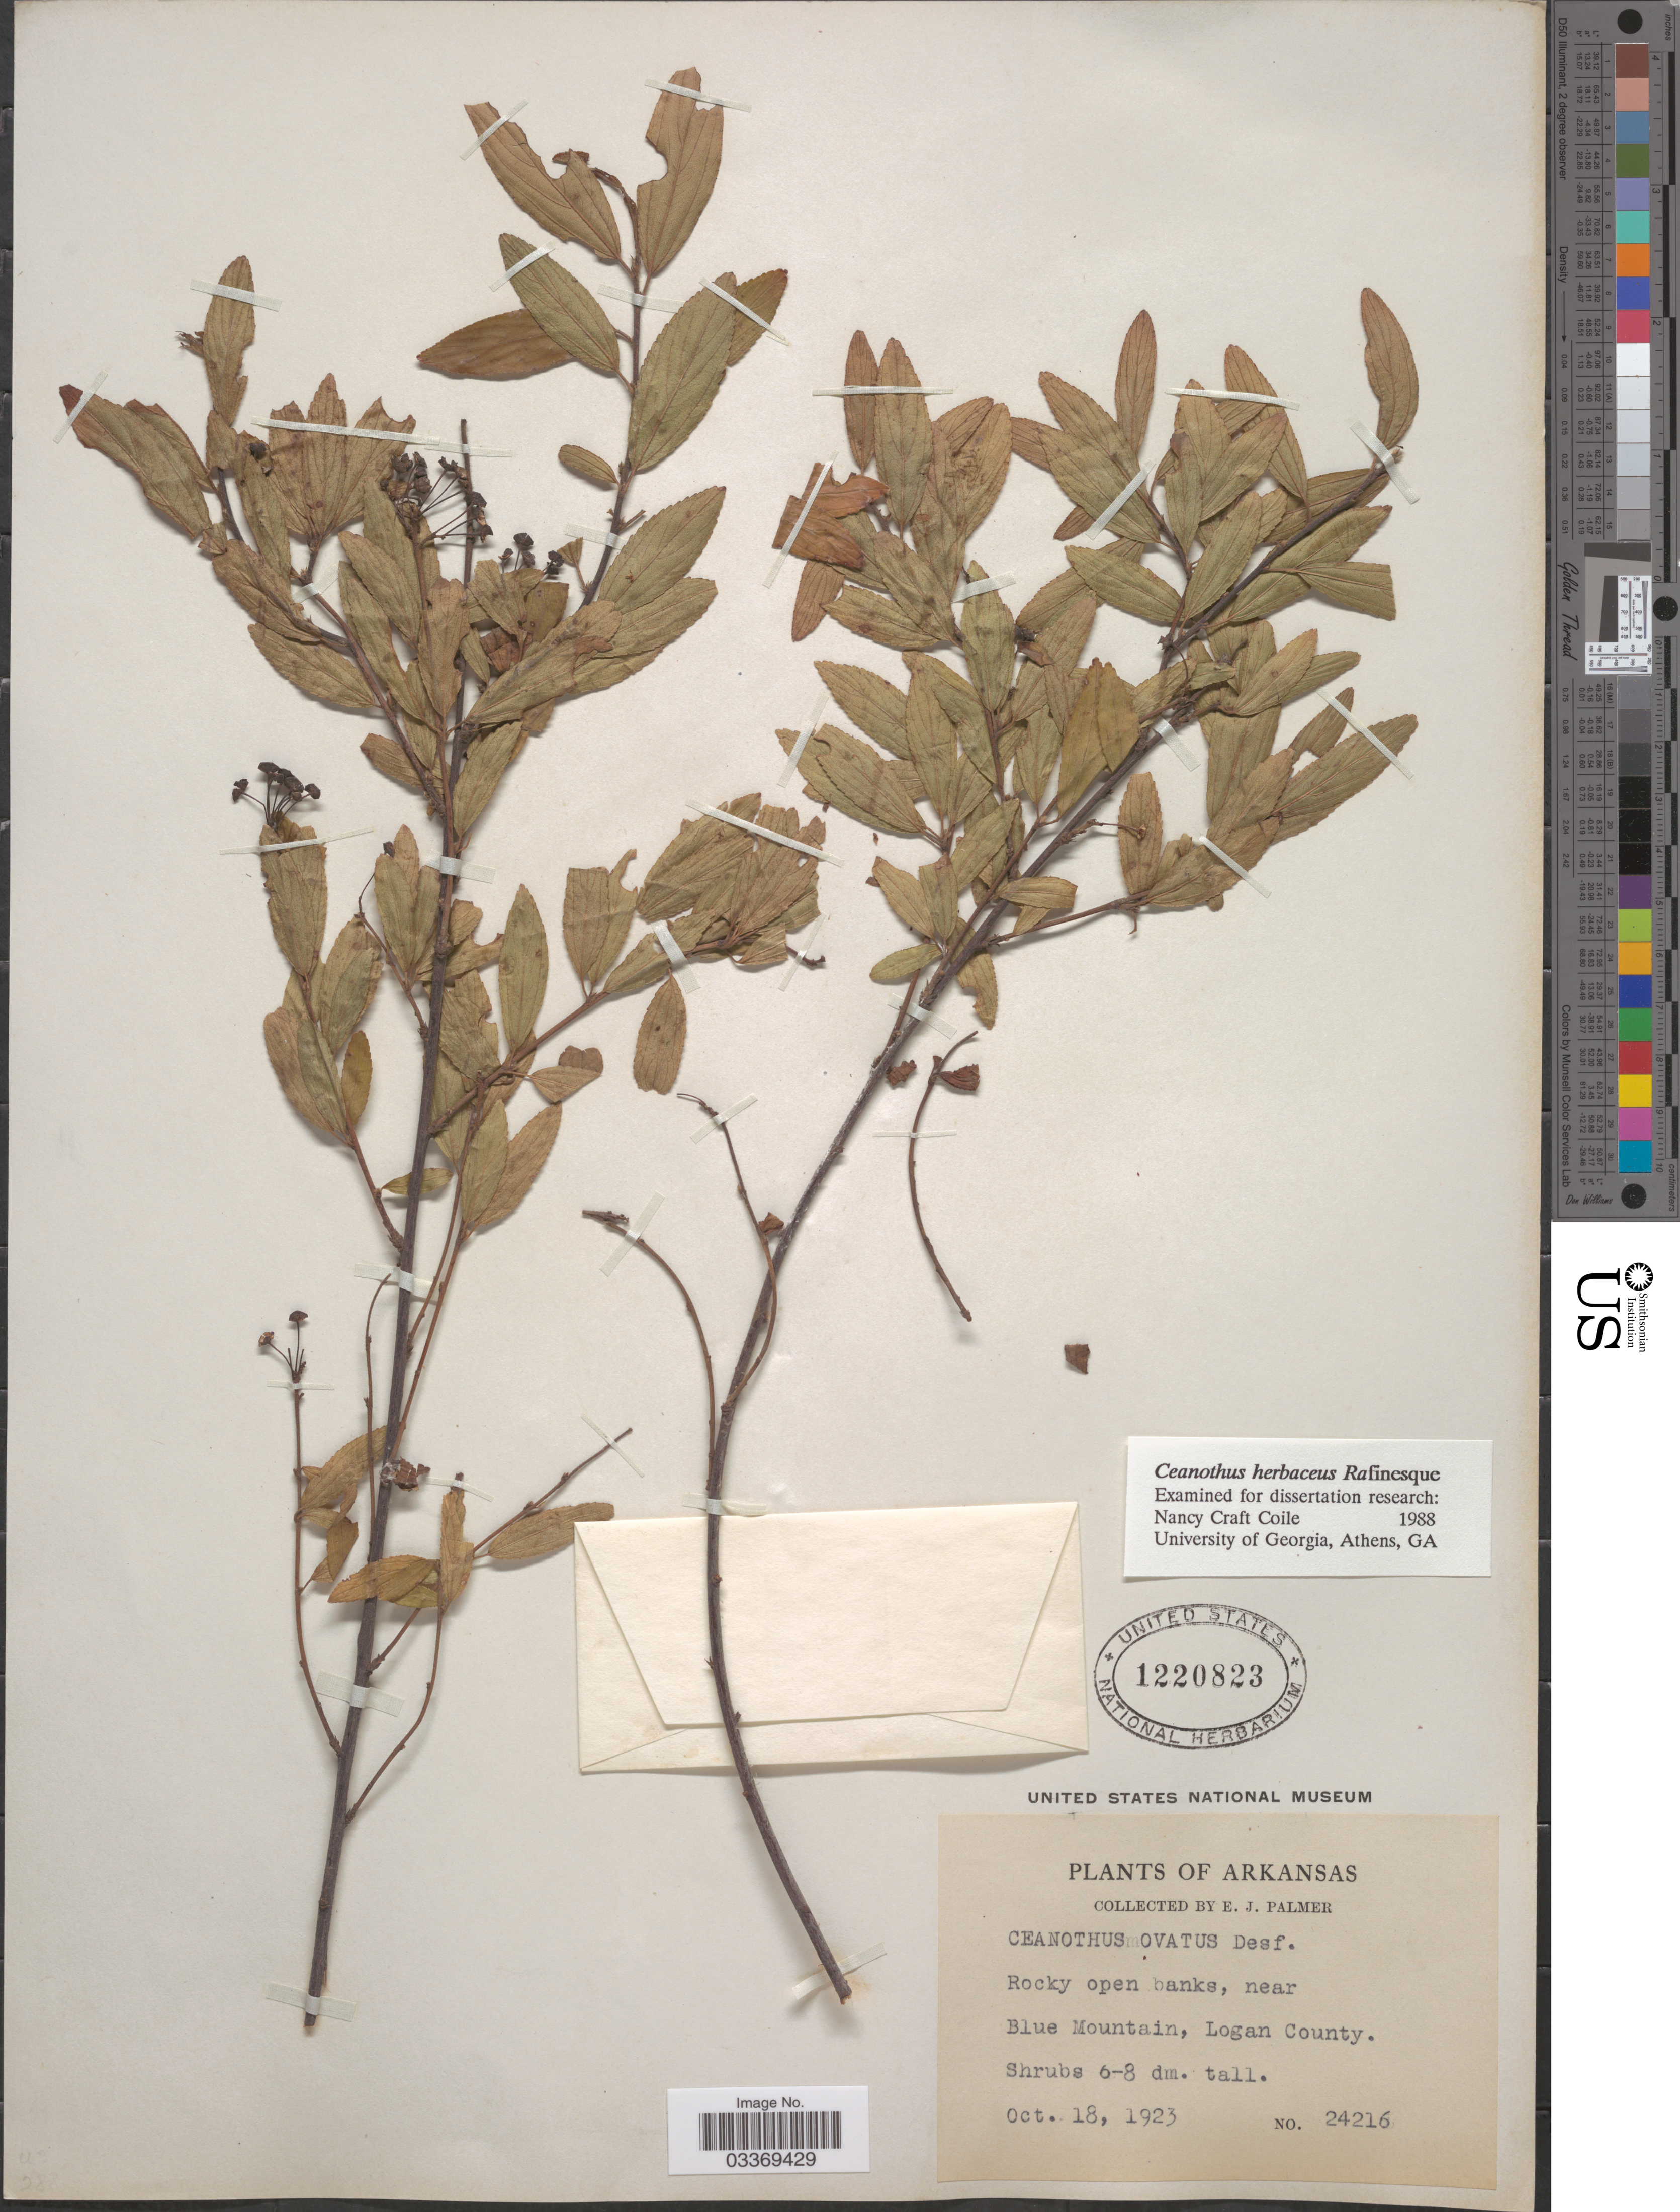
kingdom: Plantae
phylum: Tracheophyta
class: Magnoliopsida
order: Rosales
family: Rhamnaceae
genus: Ceanothus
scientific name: Ceanothus ovatus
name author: Desf.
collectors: E. J. Palmer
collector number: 24216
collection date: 1923-10-18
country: United States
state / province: Arkansas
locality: Near Blue Mountain, Logan County.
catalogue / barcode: US 1220823